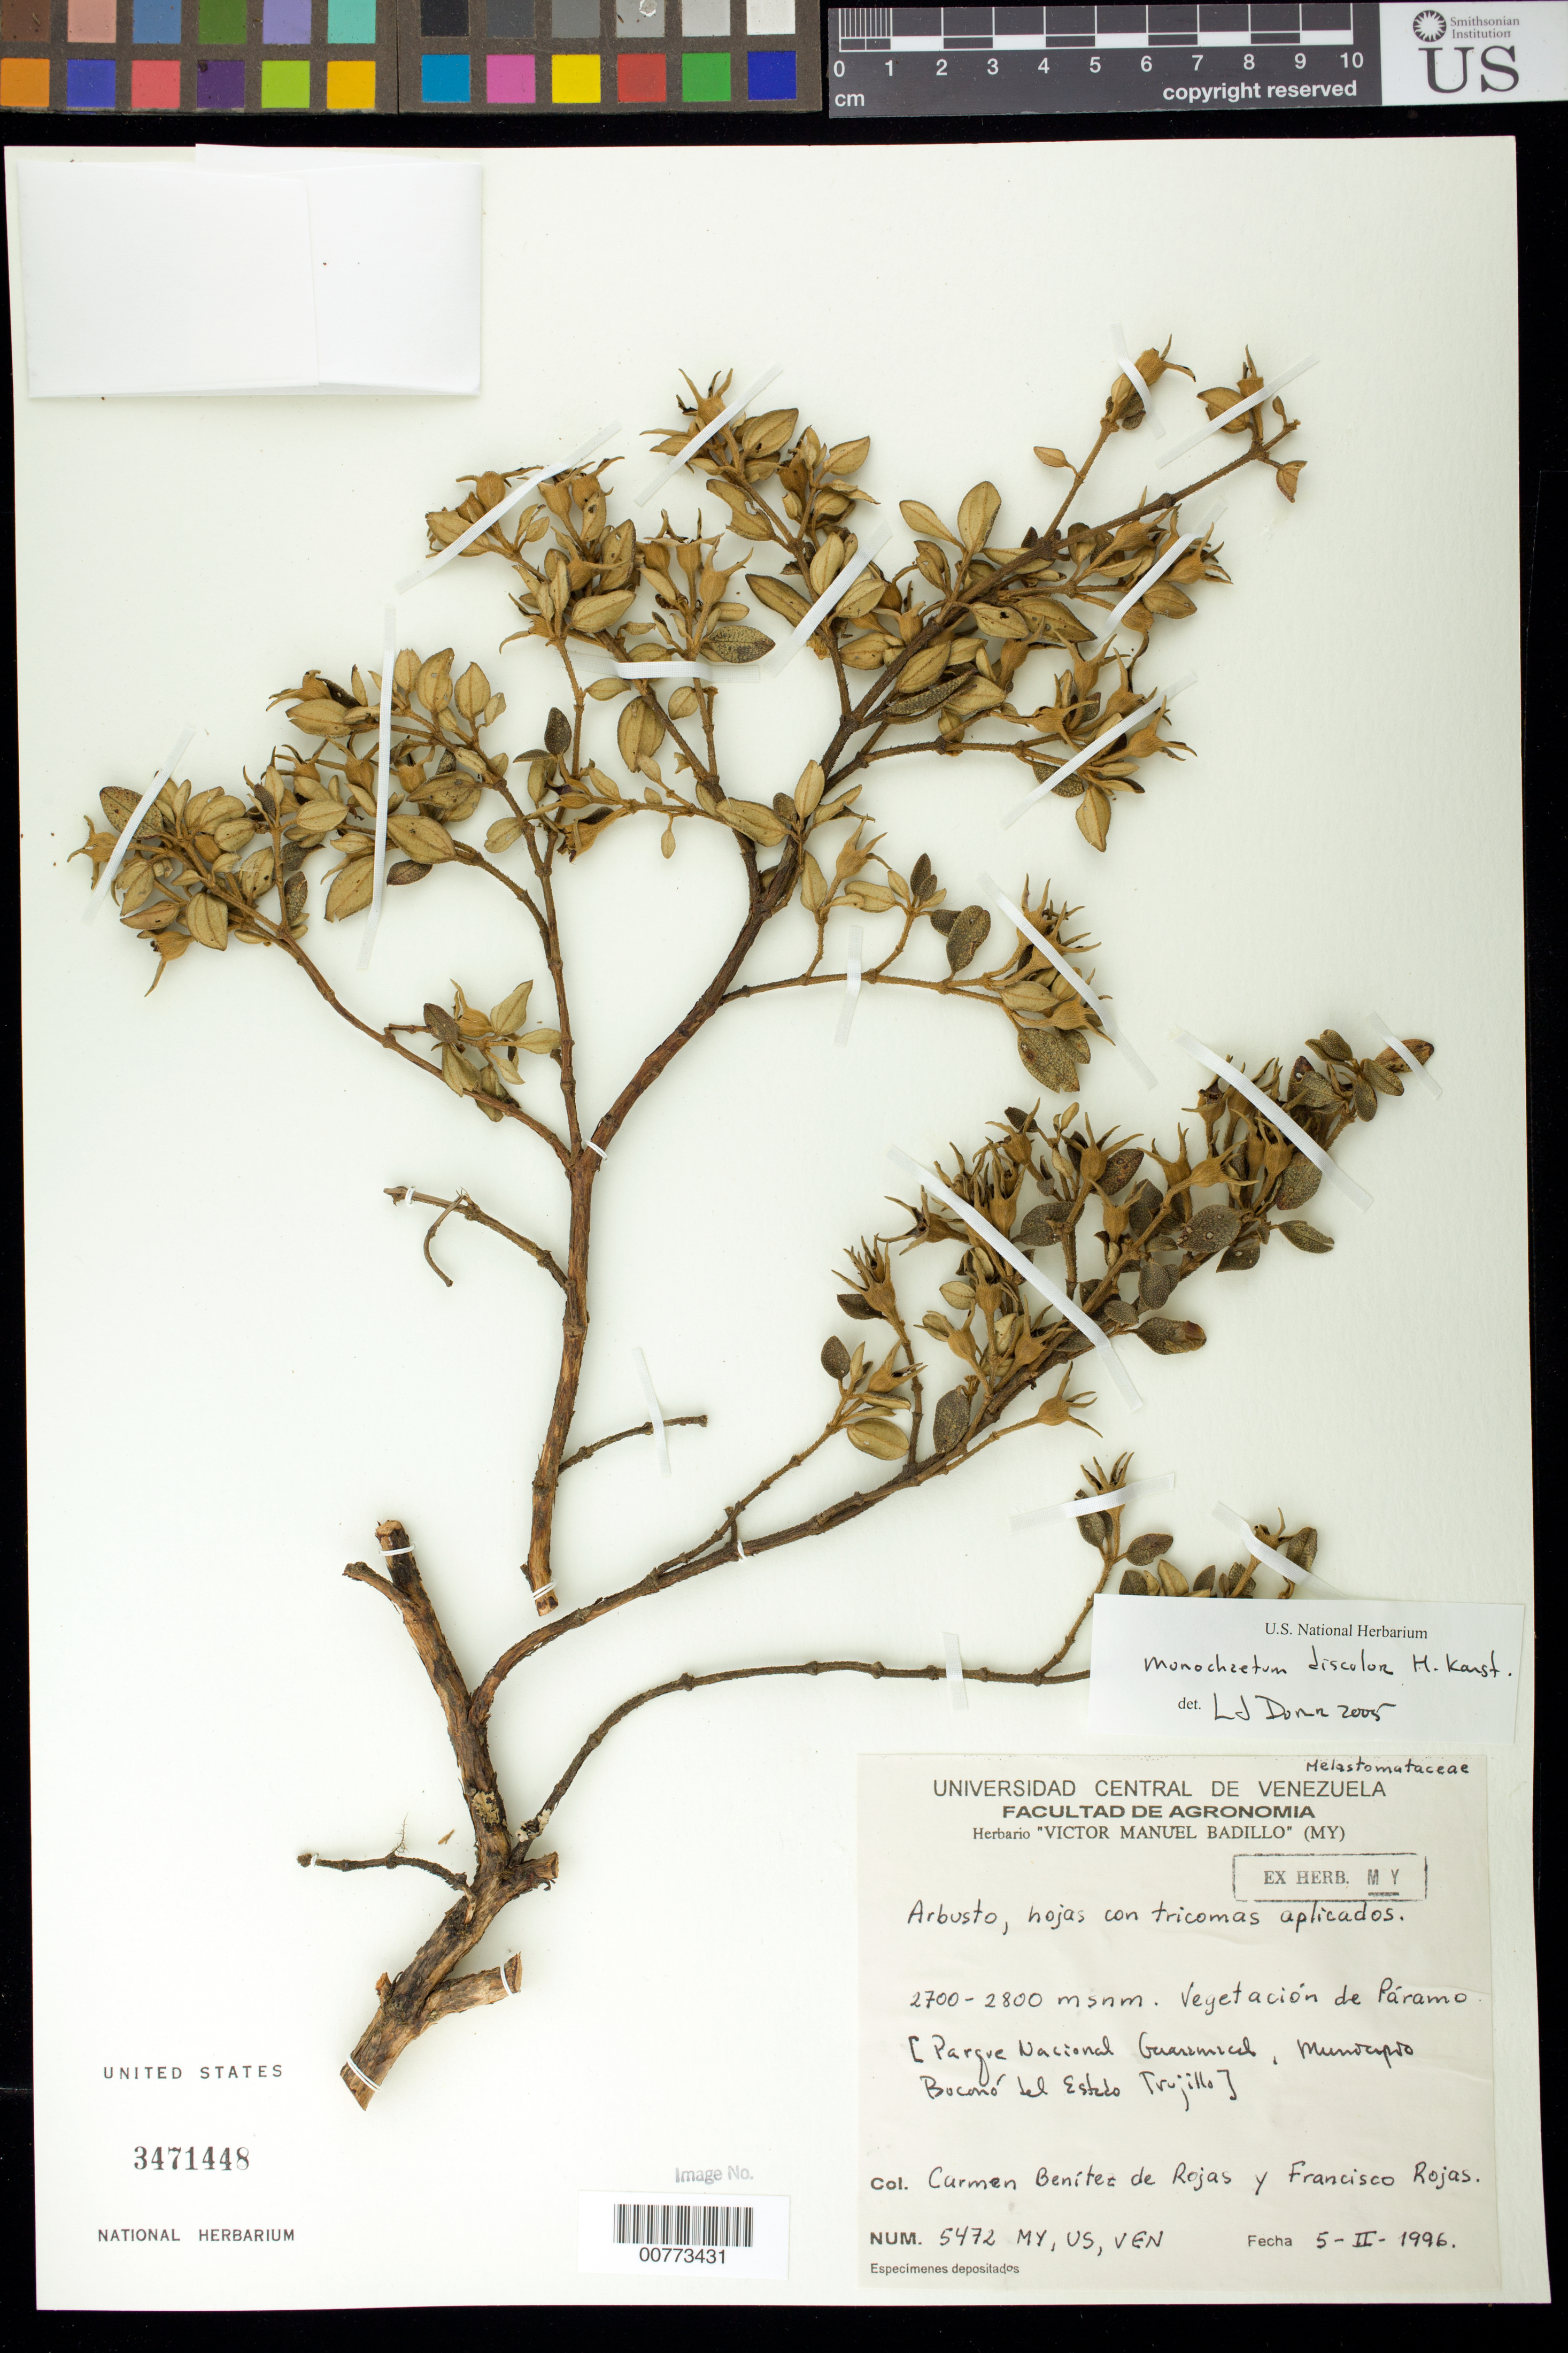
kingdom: Plantae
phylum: Tracheophyta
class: Magnoliopsida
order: Myrtales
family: Melastomataceae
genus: Monochaetum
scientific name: Monochaetum discolor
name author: (Triana) H. Karst.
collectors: C. E. Benítez de Rojas & F. Rojas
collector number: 5472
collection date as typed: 05 Feb 1996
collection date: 1996-02-05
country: Venezuela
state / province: Trujillo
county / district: Boconó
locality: Parque Nacional Guaramacal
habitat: Vegetación de páramo.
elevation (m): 2700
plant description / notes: MY, US, VEN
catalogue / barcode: US 3471448